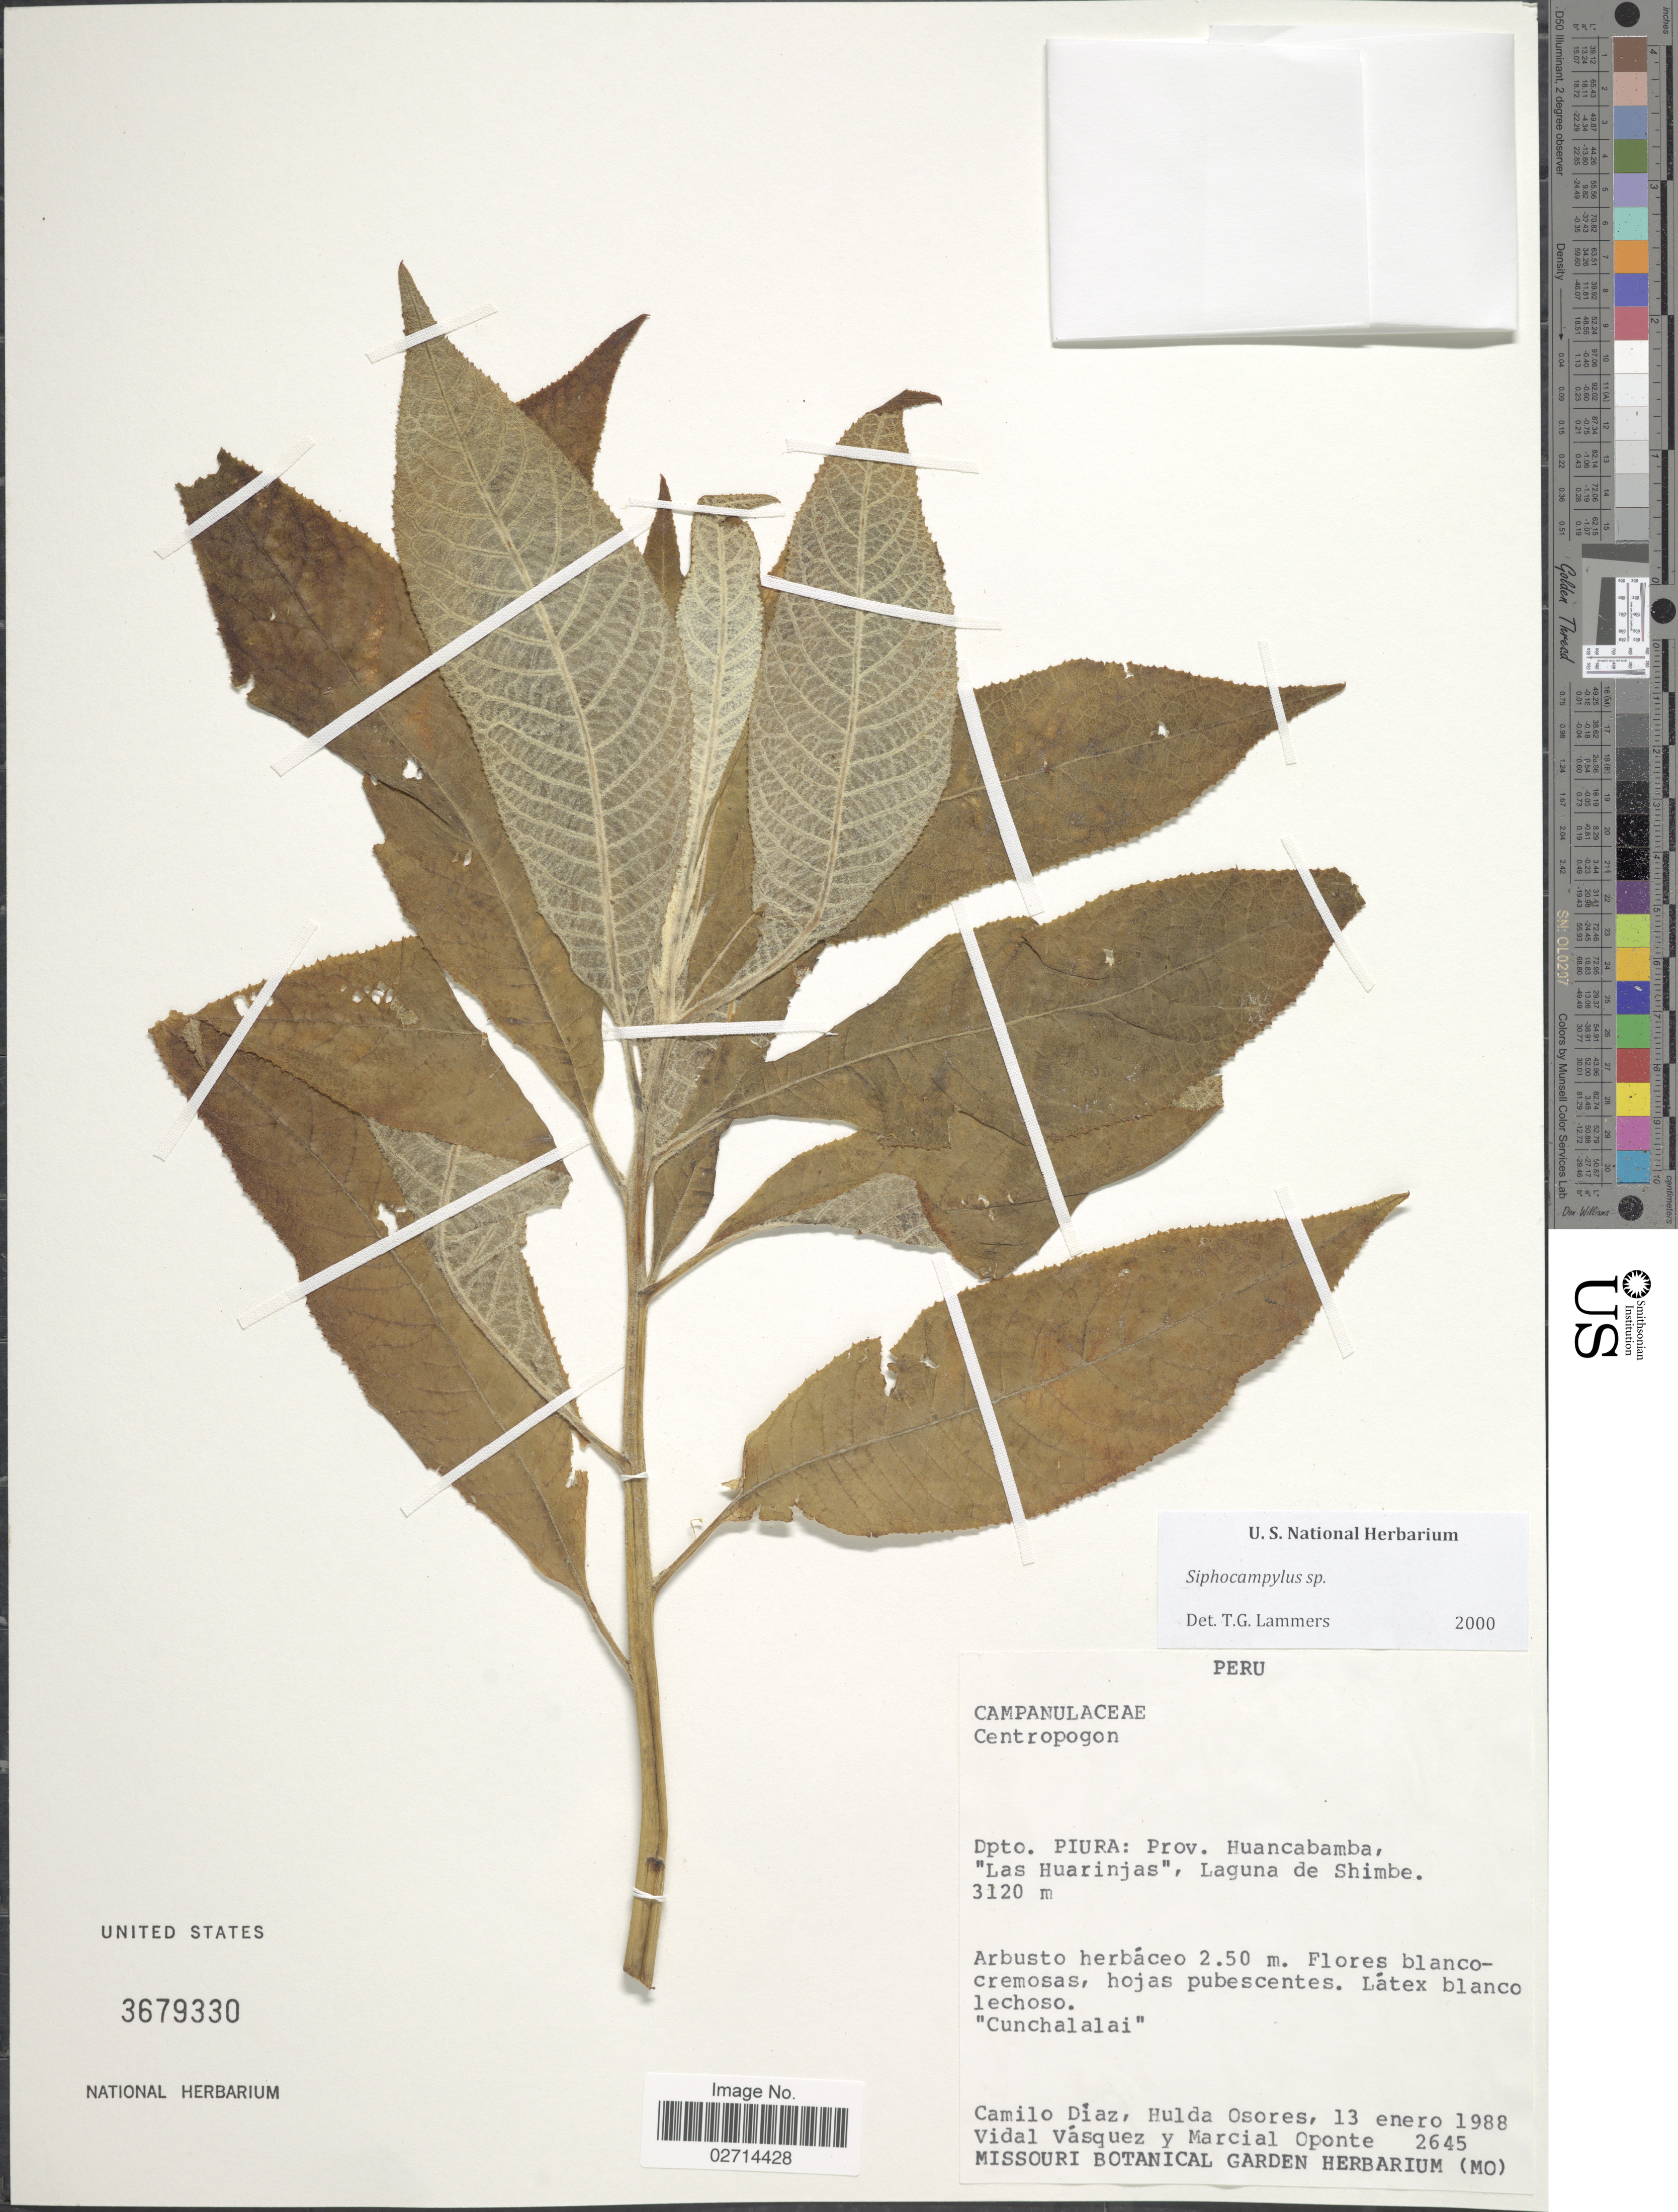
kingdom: Plantae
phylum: Tracheophyta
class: Magnoliopsida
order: Asterales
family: Campanulaceae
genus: Siphocampylus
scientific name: Siphocampylus sp.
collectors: C. Díaz, H. Osores, V. Vasquez & M. Oponte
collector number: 2645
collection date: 1988-01-13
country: Peru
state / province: Piura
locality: Prov. Huancabamaba, "Las Huarinjas", Laguna de Shimbe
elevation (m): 3120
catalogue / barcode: US 3679330